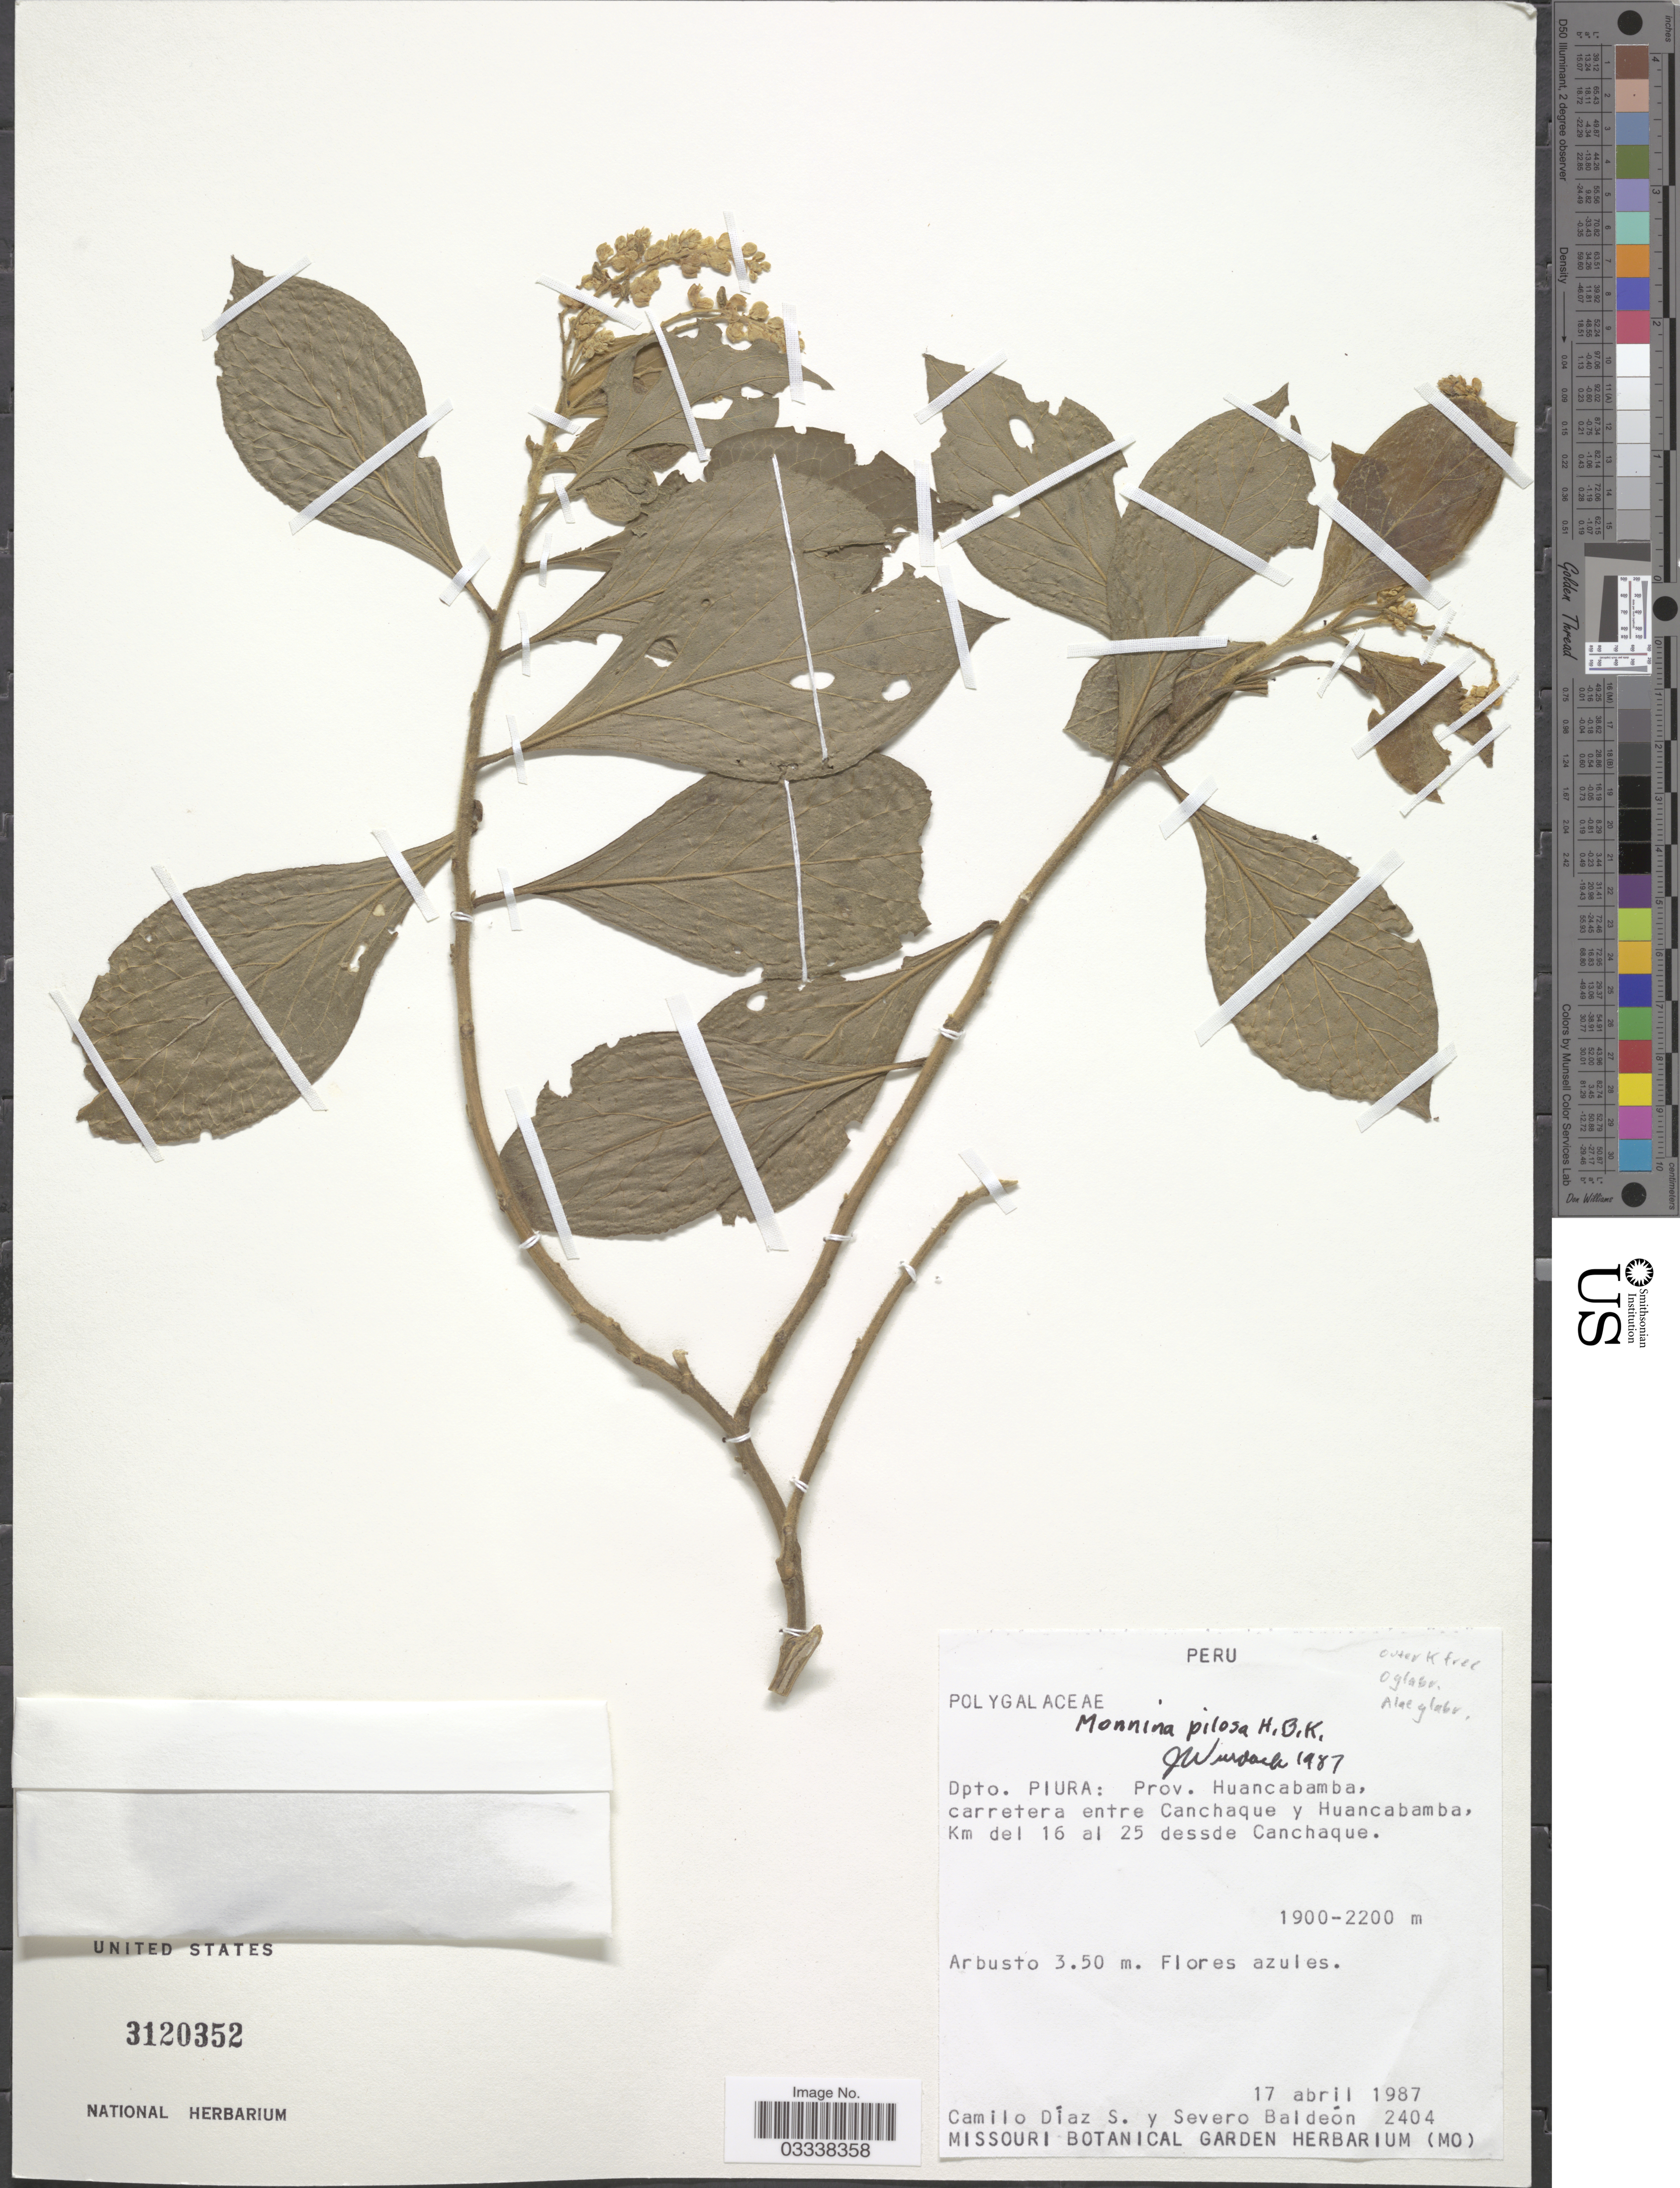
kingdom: Plantae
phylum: Tracheophyta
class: Magnoliopsida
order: Fabales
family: Polygalaceae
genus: Monnina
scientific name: Monnina pilosa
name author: Kunth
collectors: C. Díaz S. & S. Baldeón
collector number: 2404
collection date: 1987-04-17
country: Peru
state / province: Piura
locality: Dpto. Piura: Prov. Huancabamba, carretera entre Canchaque y Huancabamba, Km del 16 al 25 dessde Canchaque.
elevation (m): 1900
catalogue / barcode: US 3120352